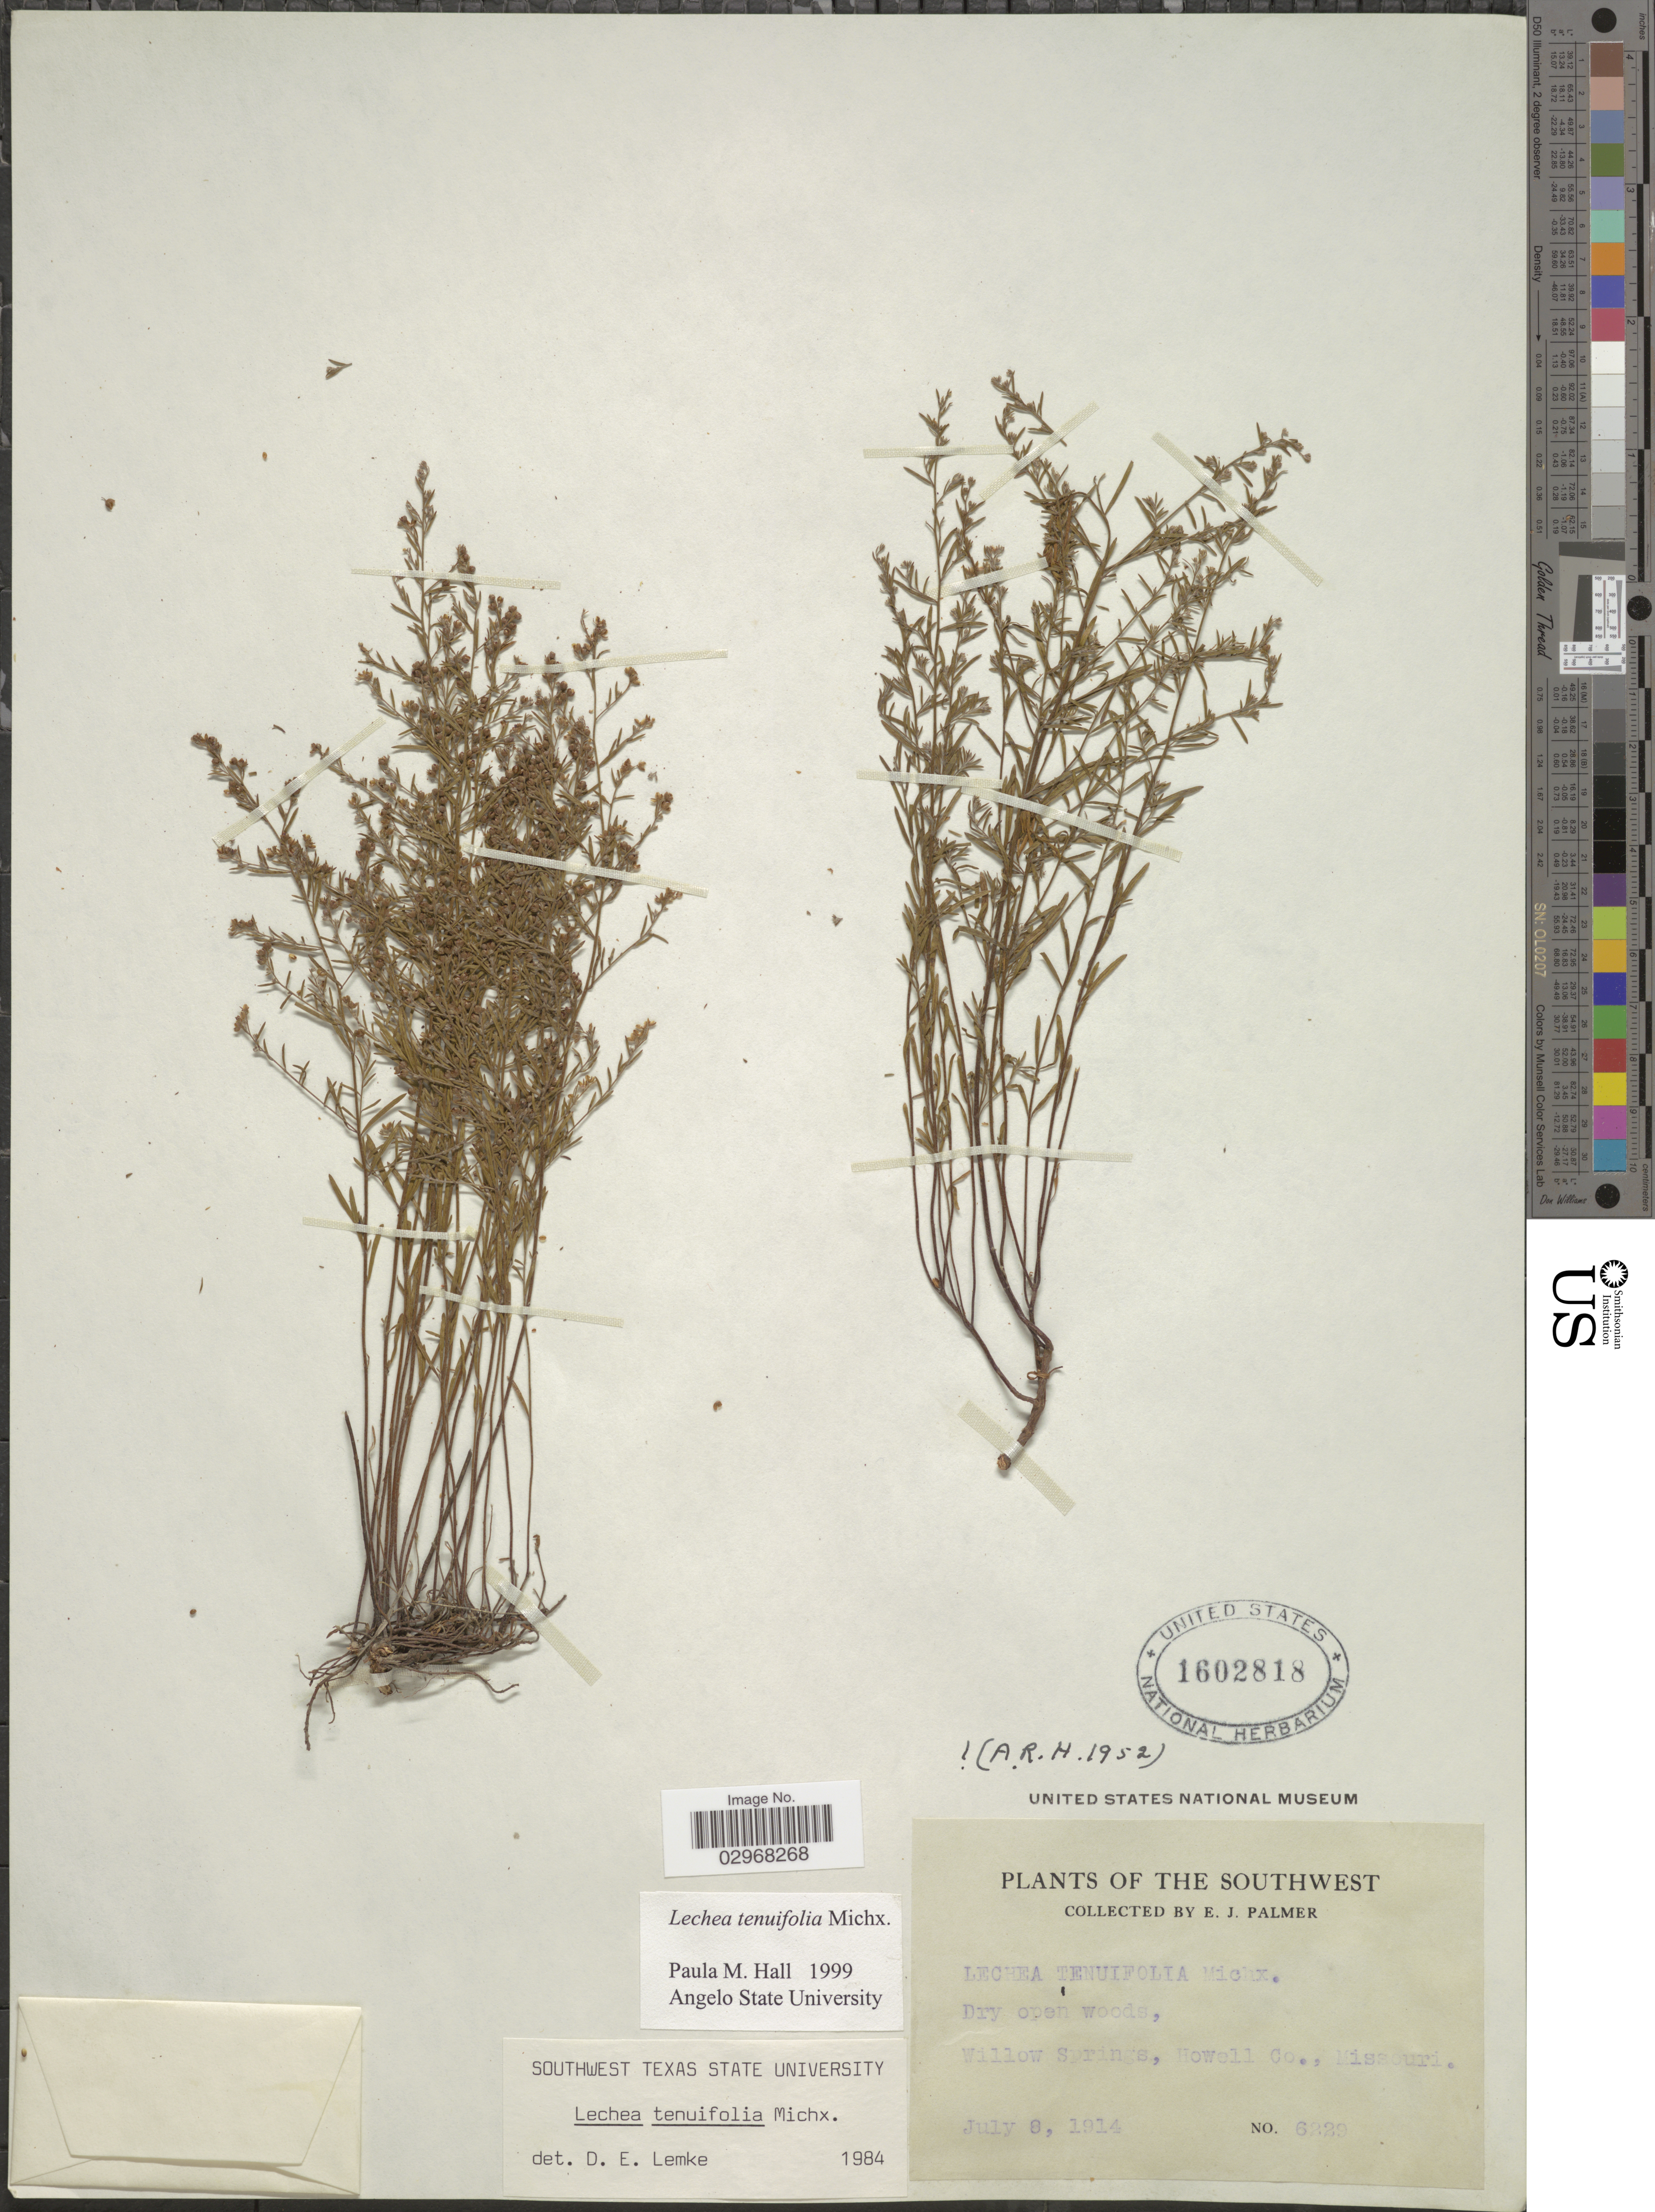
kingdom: Plantae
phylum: Tracheophyta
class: Magnoliopsida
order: Malvales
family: Cistaceae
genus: Lechea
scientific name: Lechea tenuifolia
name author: Michx.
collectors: E. J. Palmer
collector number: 6229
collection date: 1914-07-08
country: United States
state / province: Missouri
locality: Southwest. Willow Springs, Howell Co.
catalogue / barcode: US 1602818